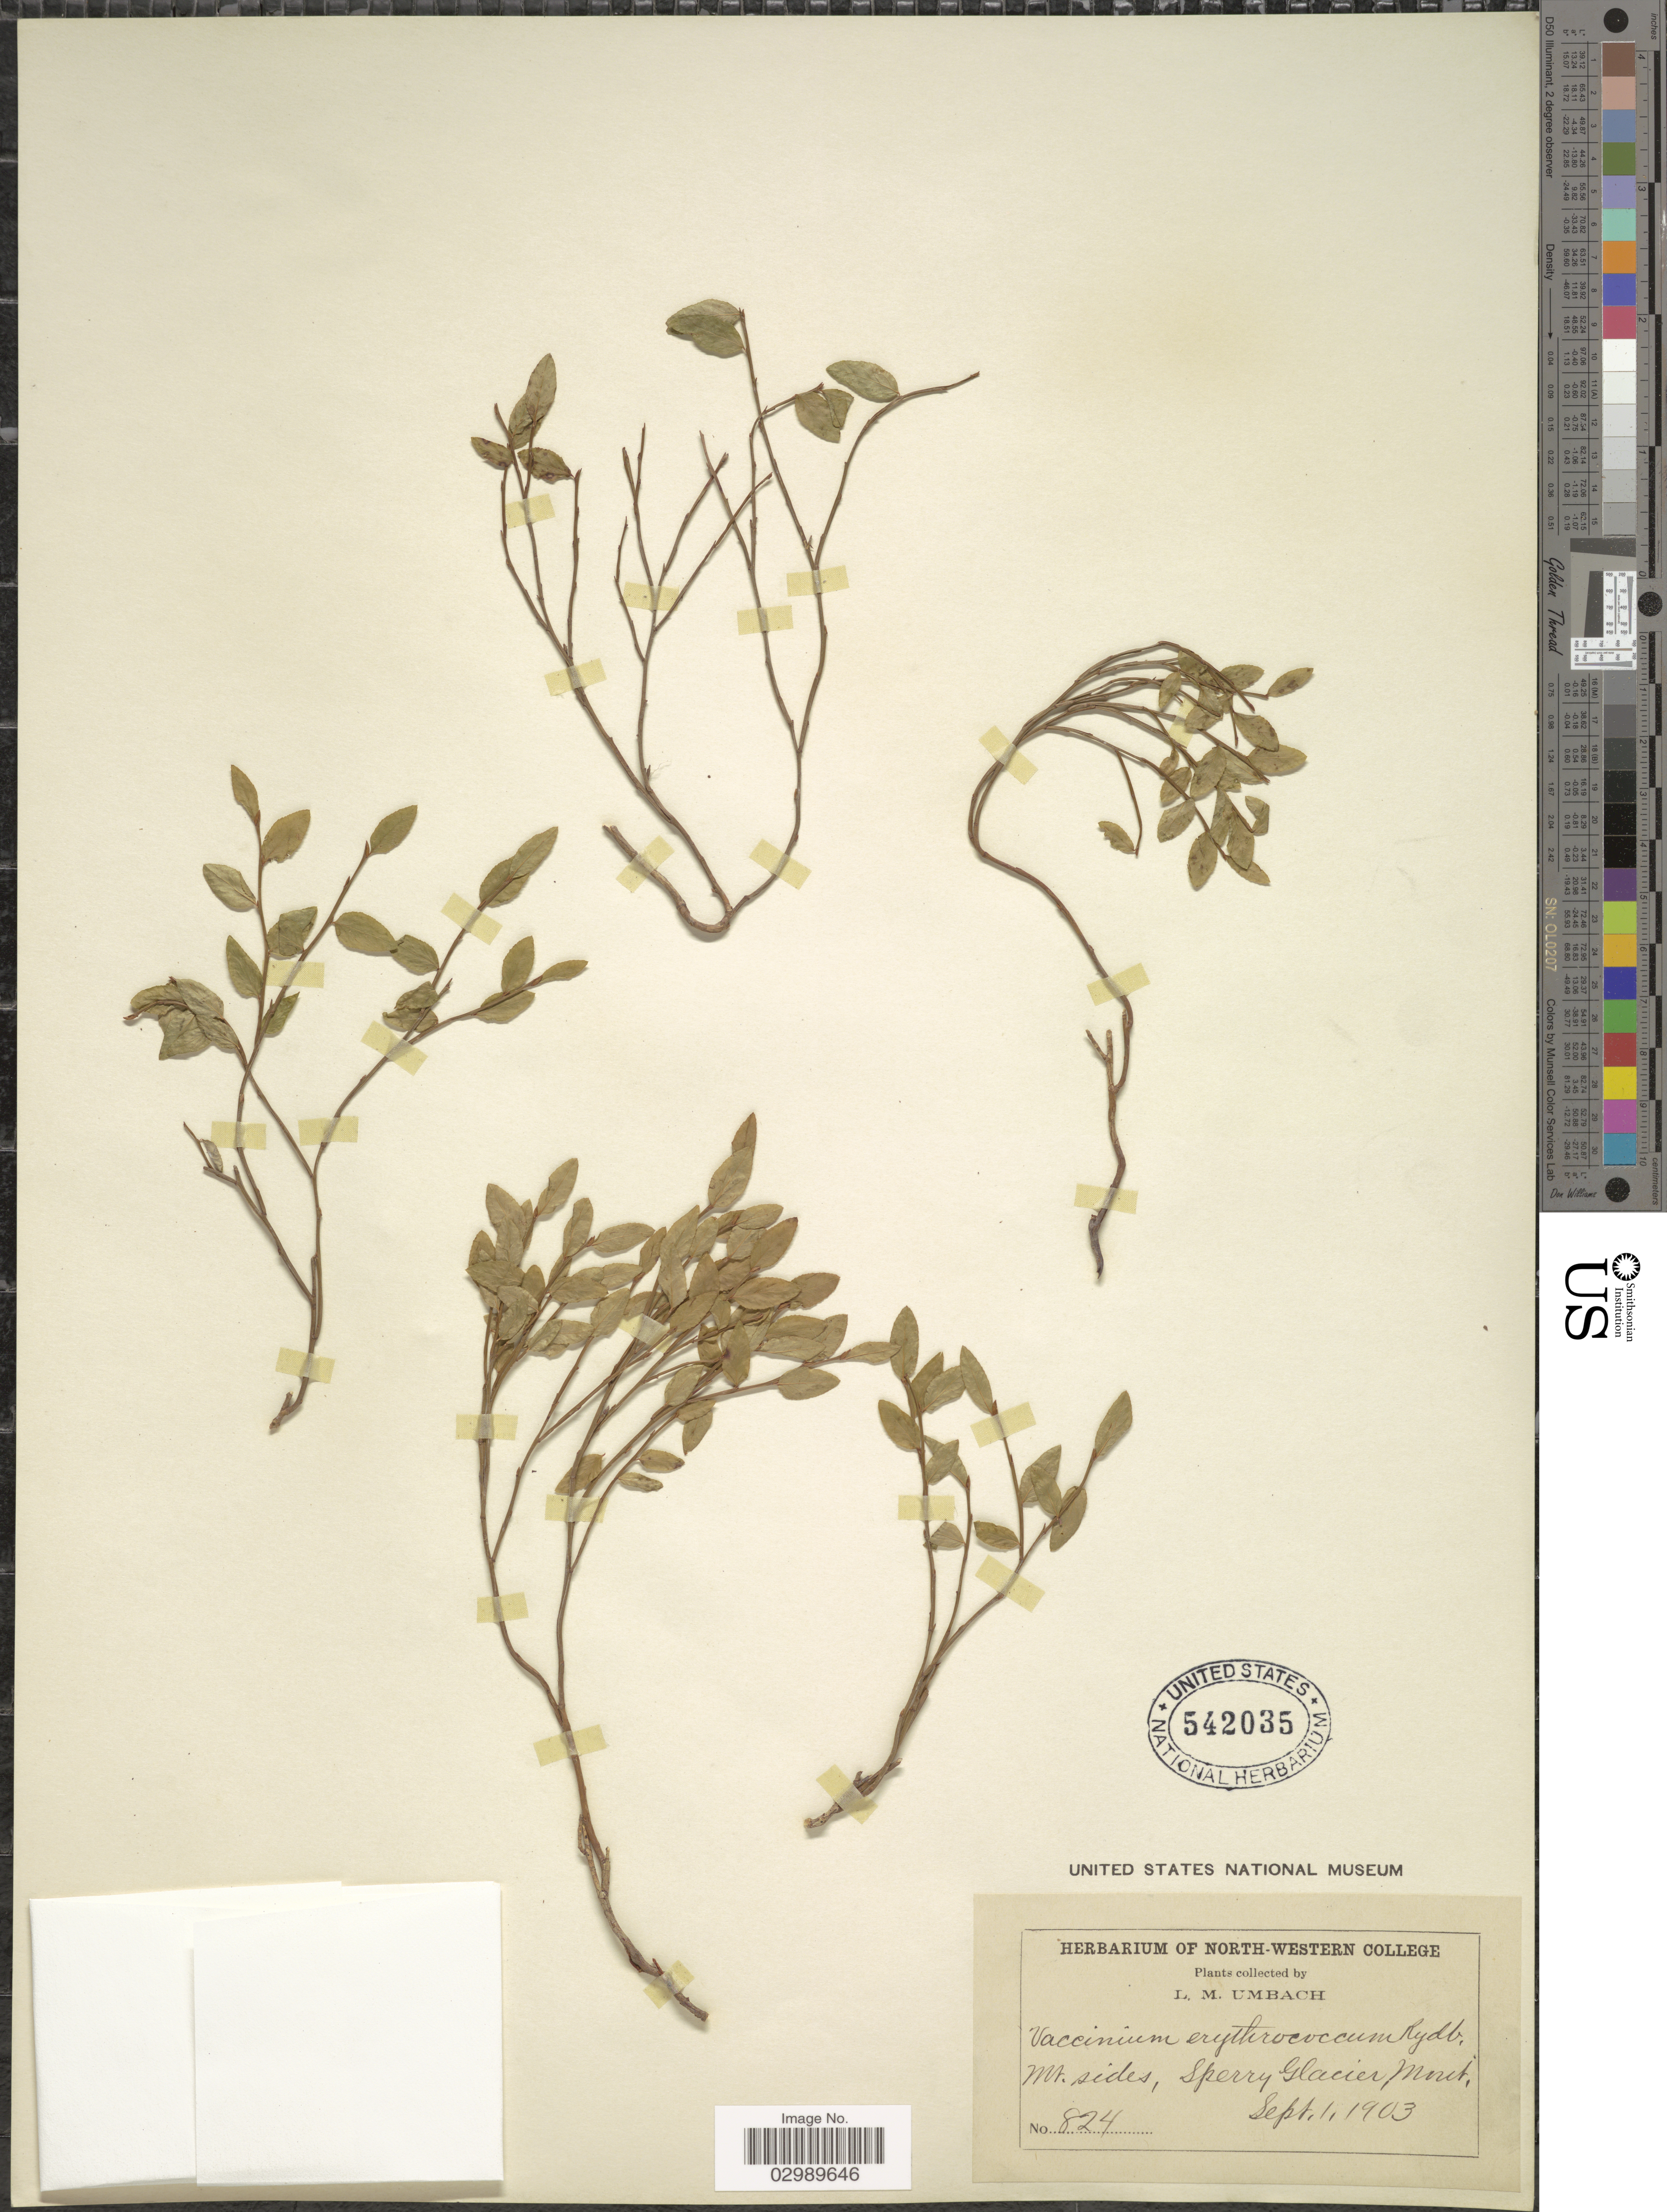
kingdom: Plantae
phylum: Tracheophyta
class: Magnoliopsida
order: Ericales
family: Ericaceae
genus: Vaccinium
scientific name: Vaccinium scoparium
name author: Leiberg ex Coville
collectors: L. M. Umbach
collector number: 824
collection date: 1903-09-01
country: United States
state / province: Montana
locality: Mt. sides, Sperry Glacier.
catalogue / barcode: US 542035